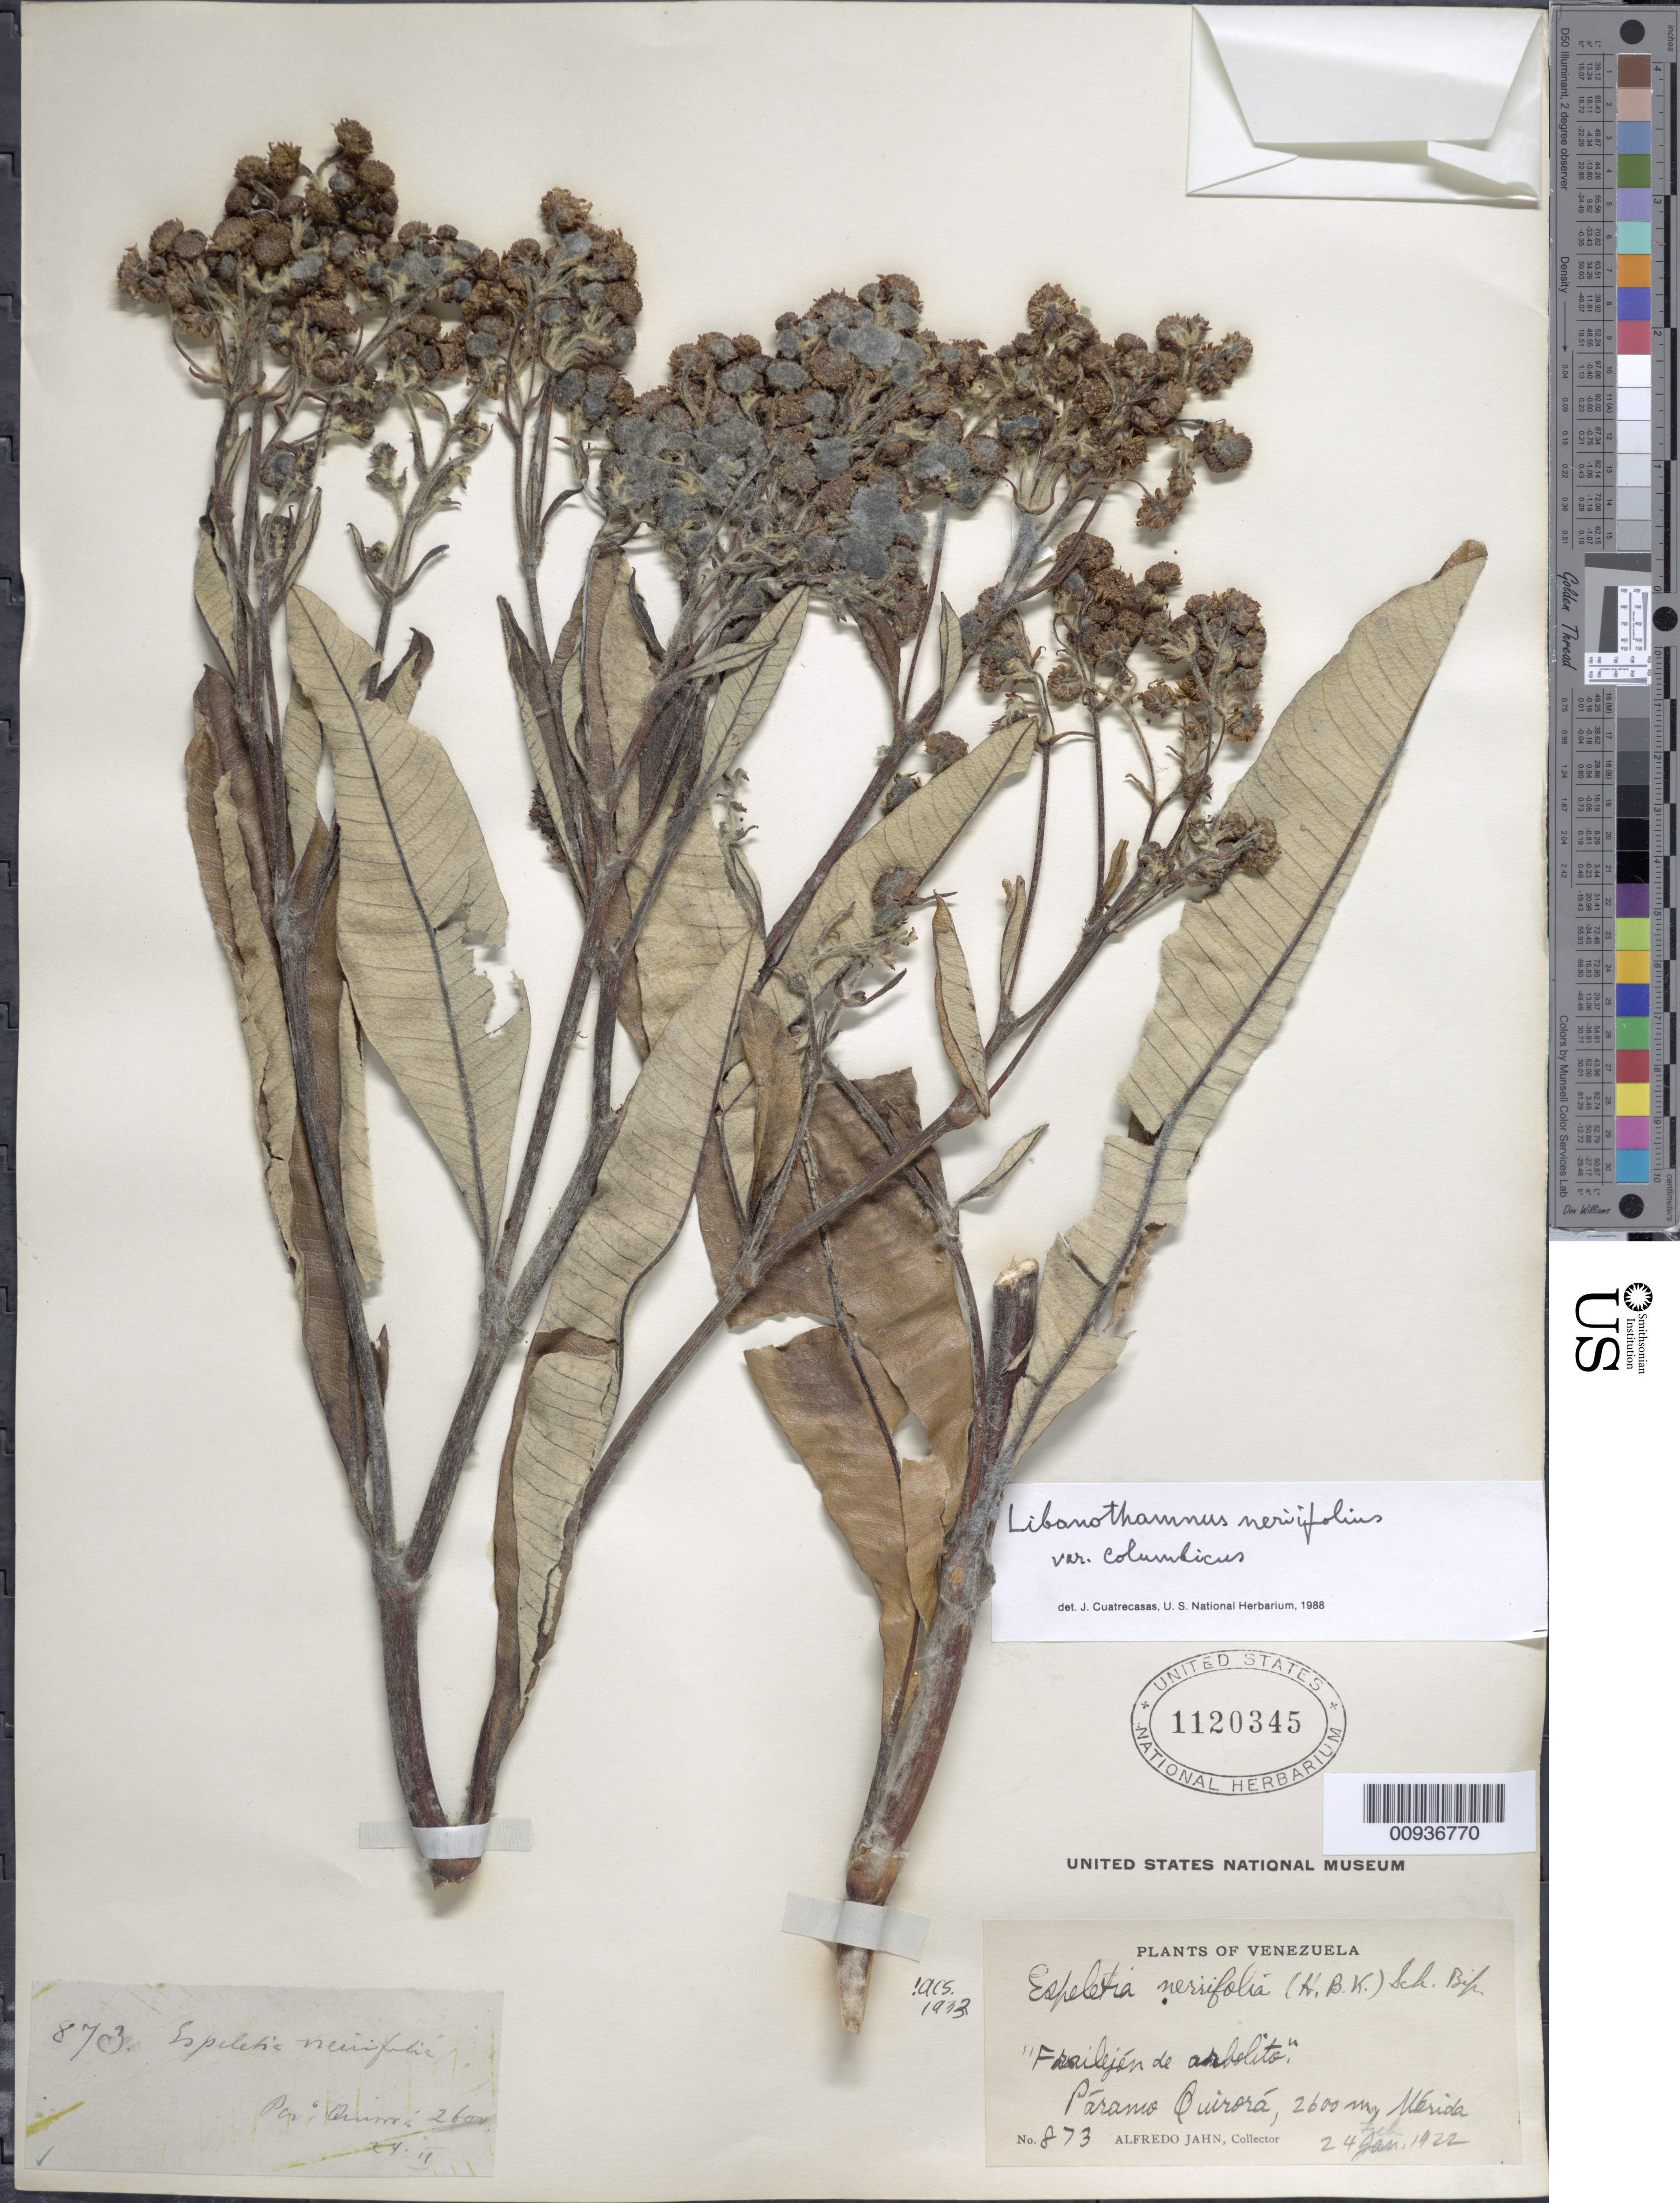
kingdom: Plantae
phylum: Tracheophyta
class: Magnoliopsida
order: Asterales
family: Asteraceae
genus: Libanothamnus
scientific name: Libanothamnus neriifolius var. columbicus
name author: (Cuatrec.) Cuatrec.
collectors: A. Jahn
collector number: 873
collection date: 1922-02-24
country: Venezuela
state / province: Mérida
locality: Páramo de Quirorá.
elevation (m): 2600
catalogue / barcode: US 1120345